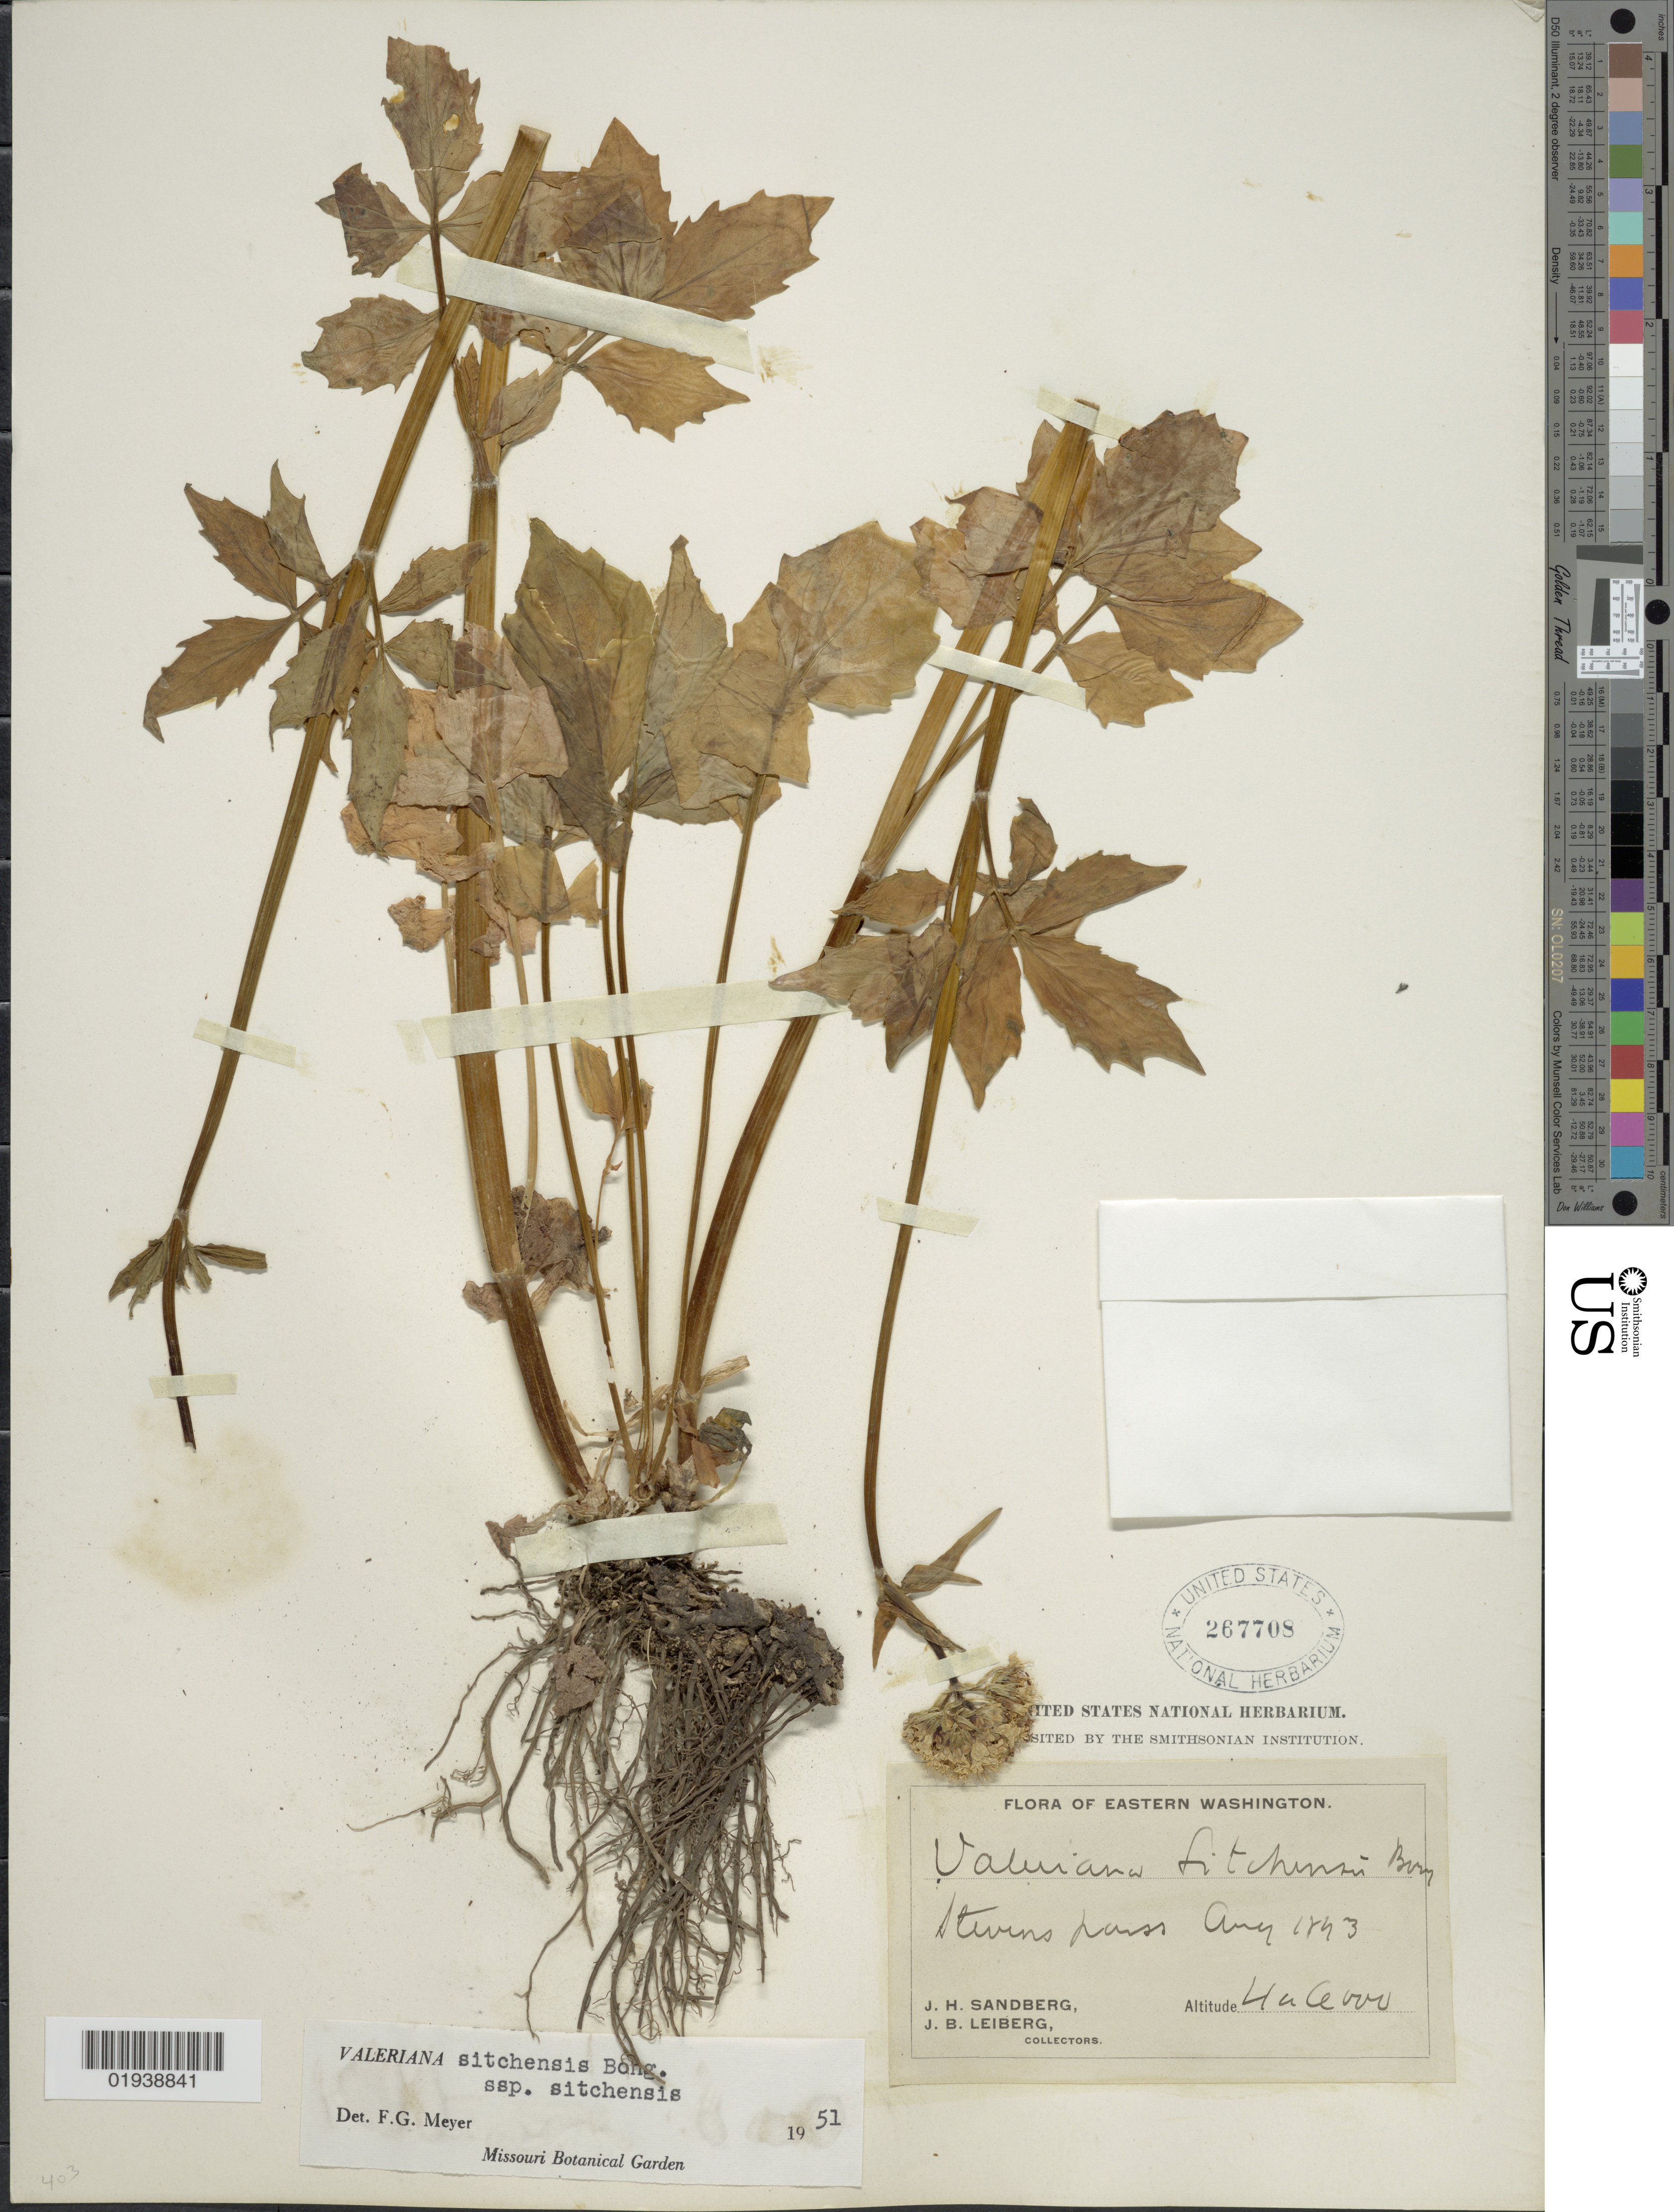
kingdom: Plantae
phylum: Tracheophyta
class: Magnoliopsida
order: Dipsacales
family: Caprifoliaceae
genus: Valeriana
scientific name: Valeriana sitchensis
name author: Bong.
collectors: J. H. Sandberg & J. B. Leiberg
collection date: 1893-08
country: United States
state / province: Washington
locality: Eastern Washington, Stevens Pass.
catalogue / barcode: US 267708